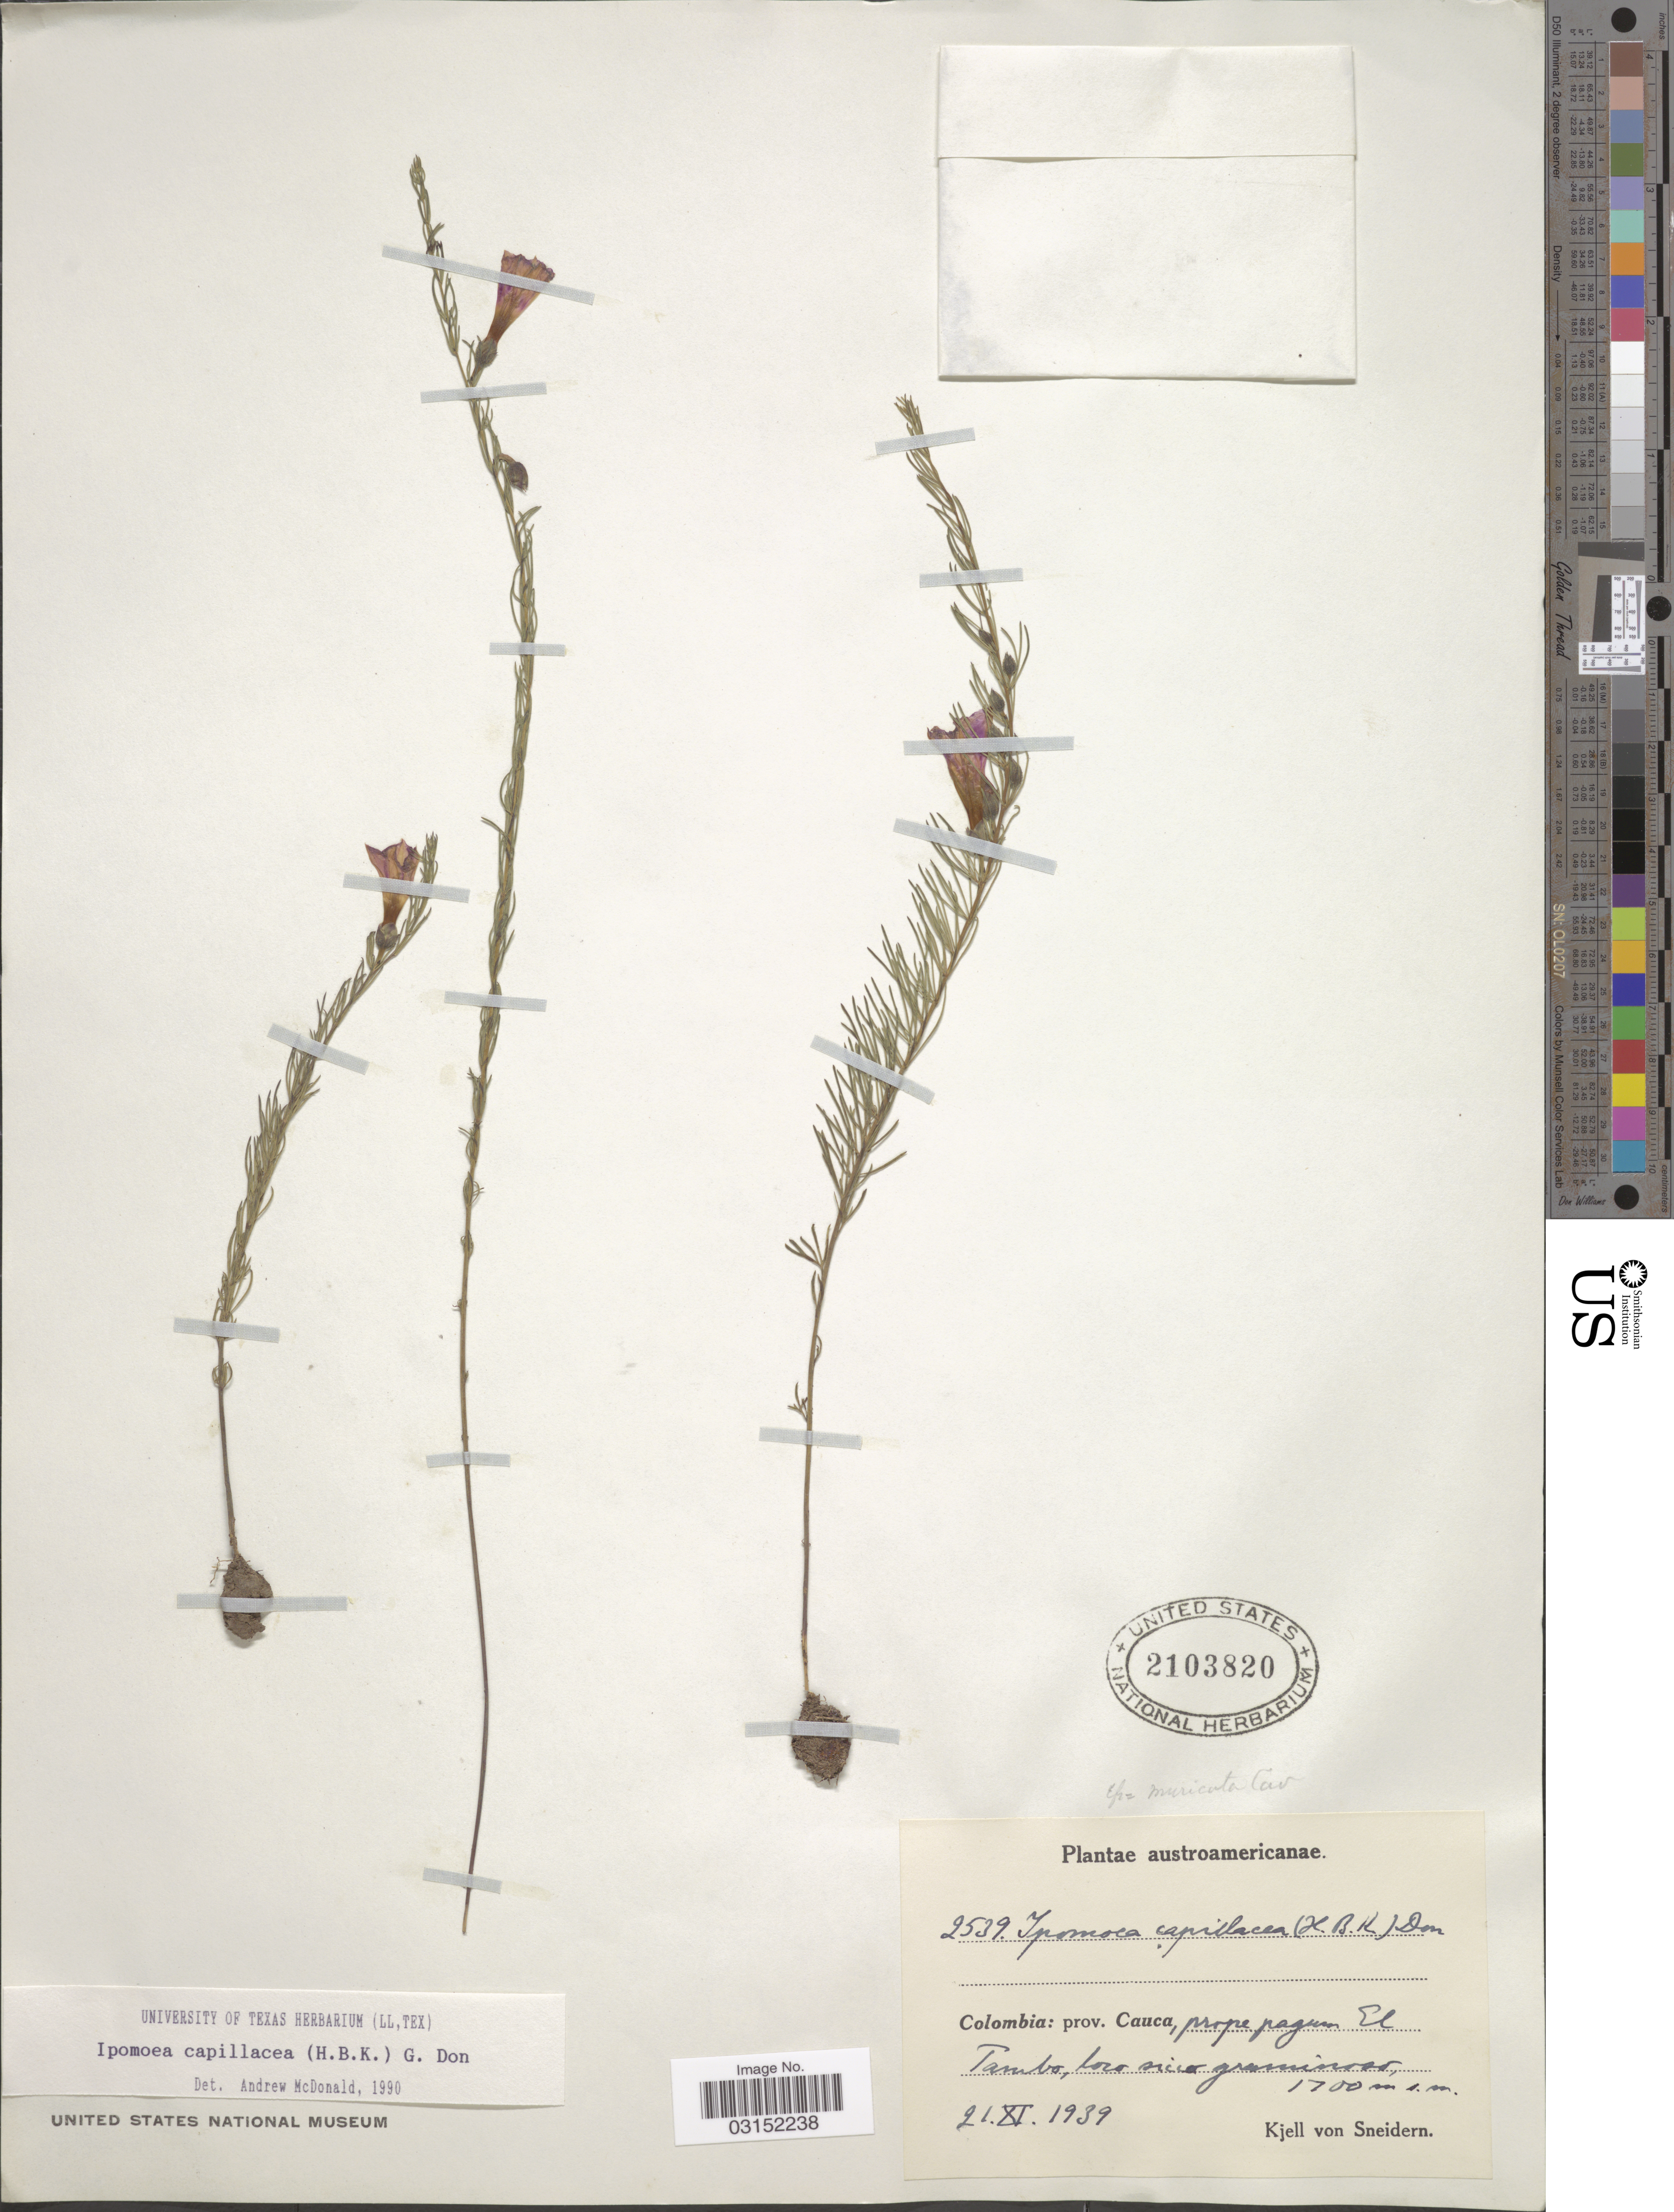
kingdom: Plantae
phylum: Tracheophyta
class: Magnoliopsida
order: Solanales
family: Convolvulaceae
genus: Ipomoea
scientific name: Ipomoea capillacea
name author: (Kunth) G. Don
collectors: K. von Sneidern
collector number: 2539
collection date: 1939-11-21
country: Colombia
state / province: Cauca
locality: Prope pagum El Tambo.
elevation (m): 1700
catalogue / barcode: US 2103820